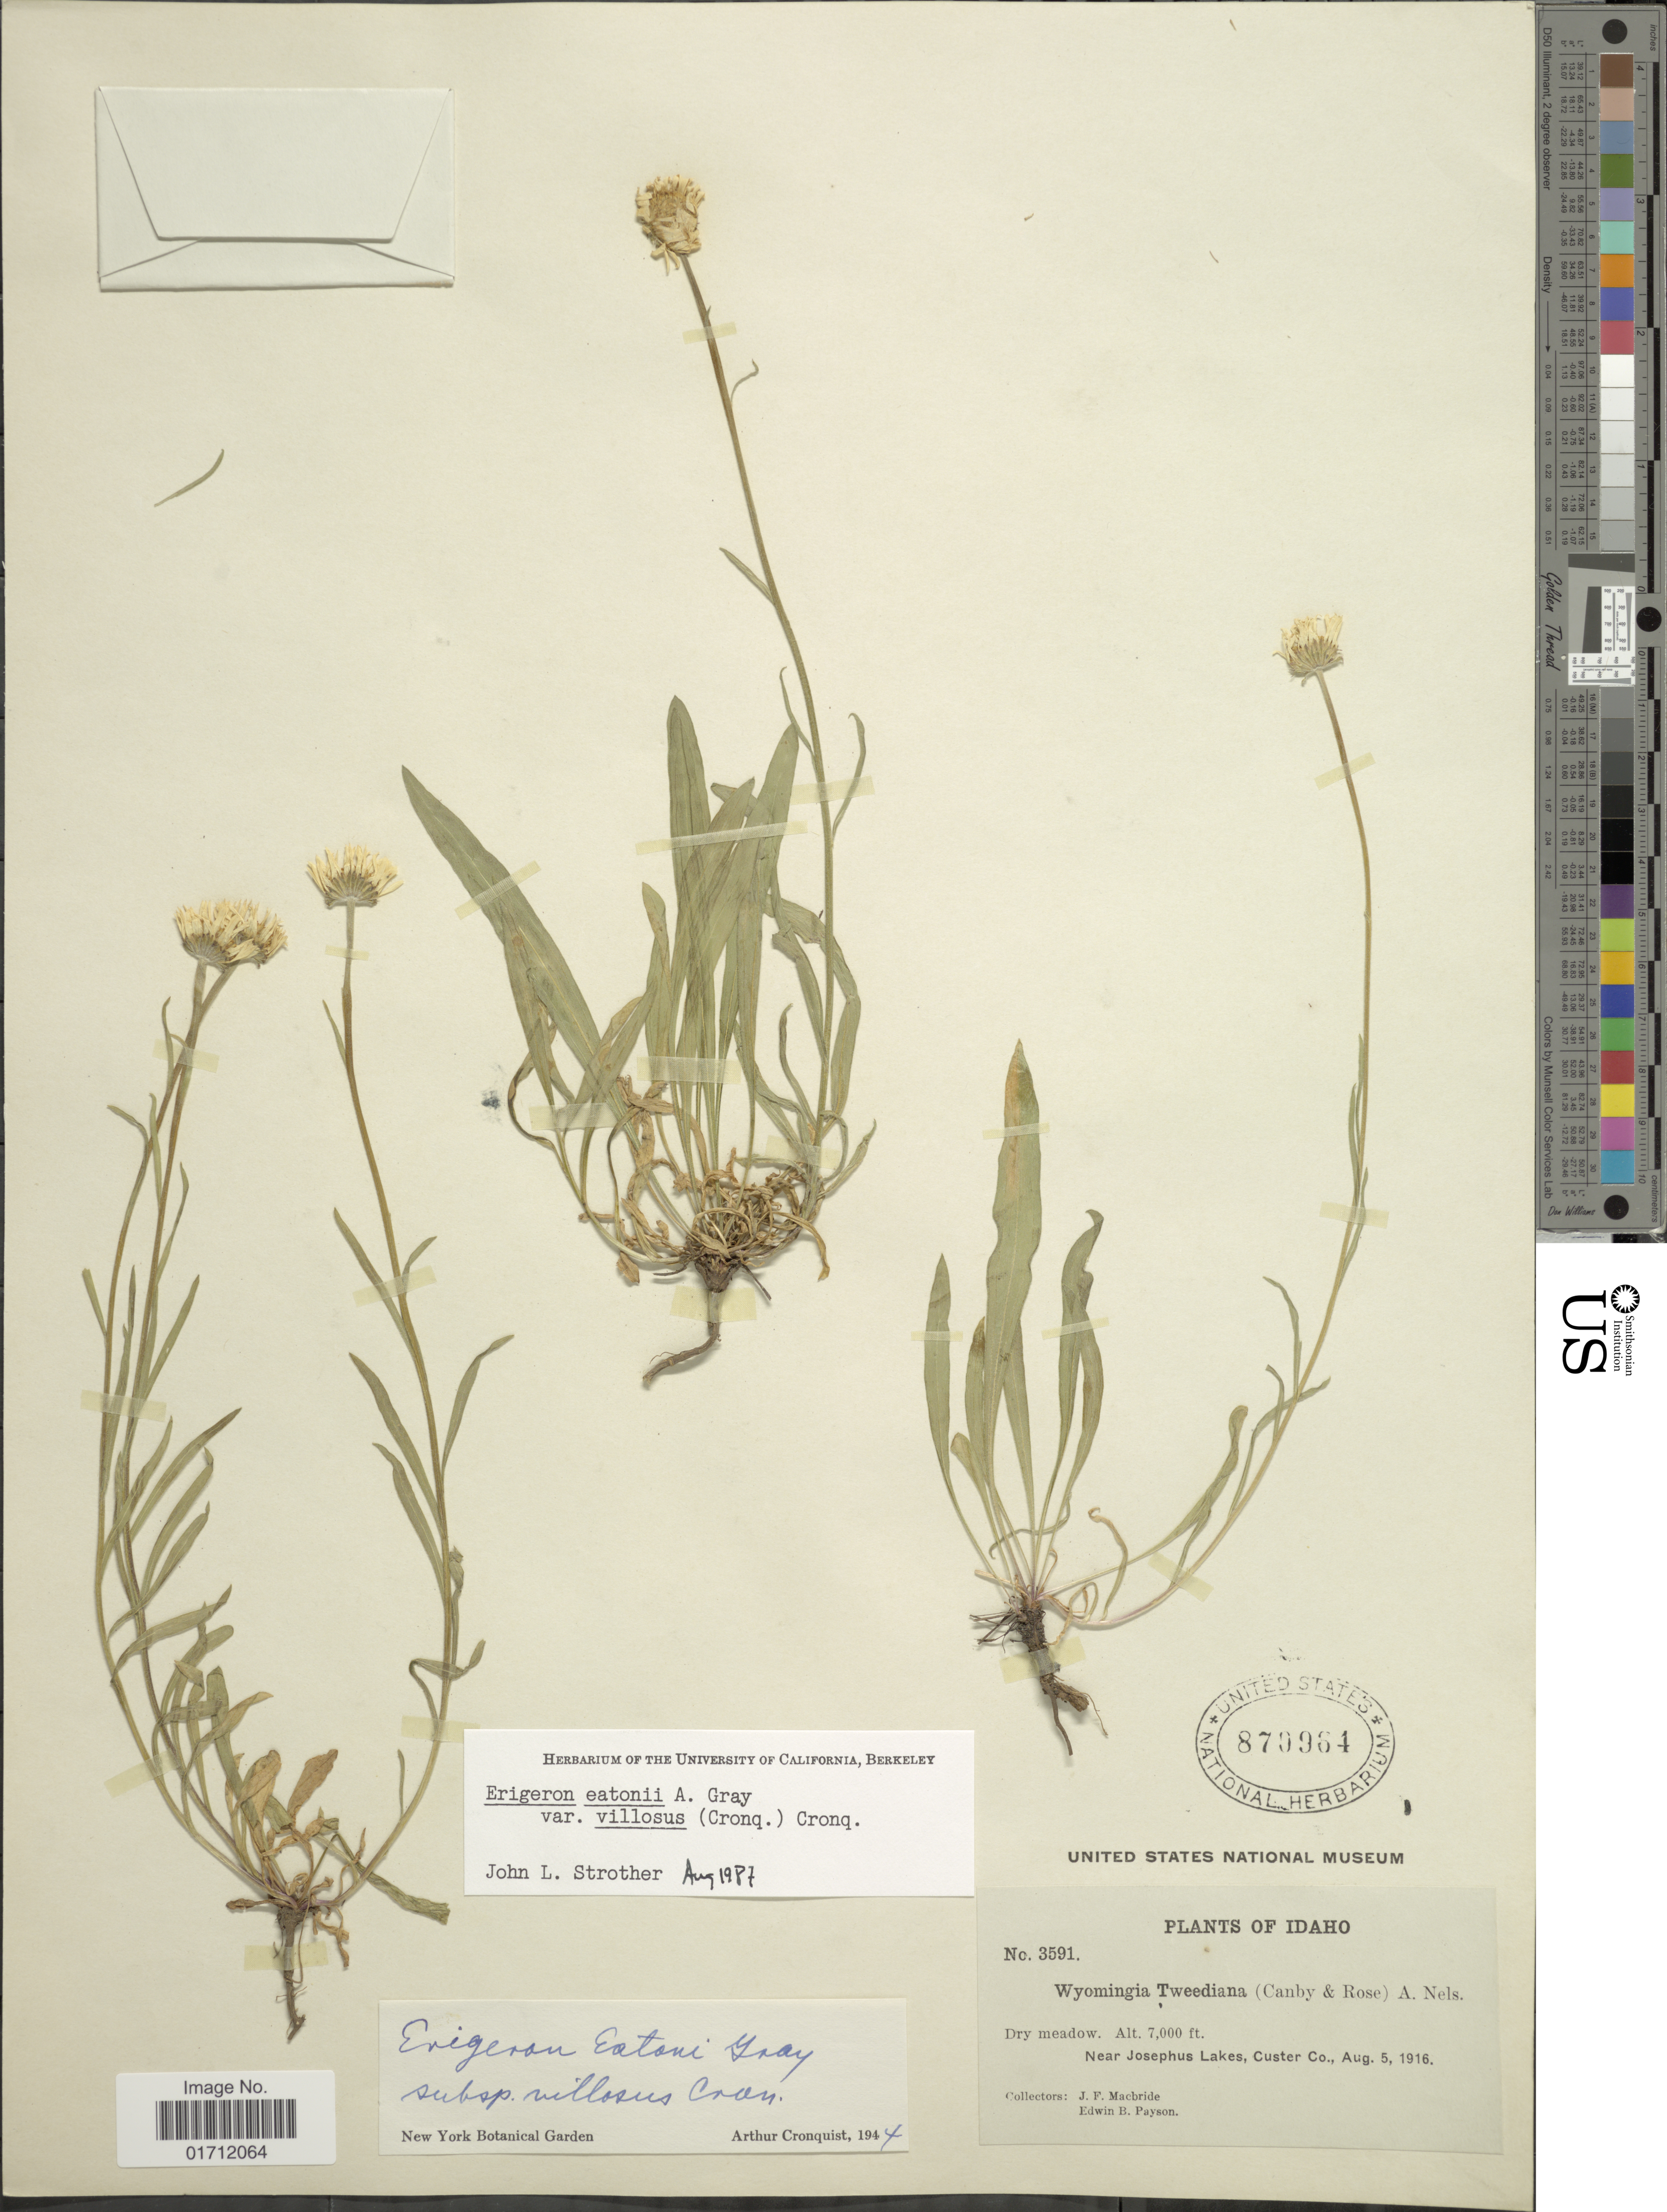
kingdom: Plantae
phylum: Tracheophyta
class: Magnoliopsida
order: Asterales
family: Asteraceae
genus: Erigeron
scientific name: Erigeron eatonii var. villosus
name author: (Cronq.) Cronq.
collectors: J. F. Macbride & E. B. Payson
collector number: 3591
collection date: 1916-08-05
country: United States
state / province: Idaho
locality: Near Josephus Lakes, Custer Co.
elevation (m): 2134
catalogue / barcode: US 879964